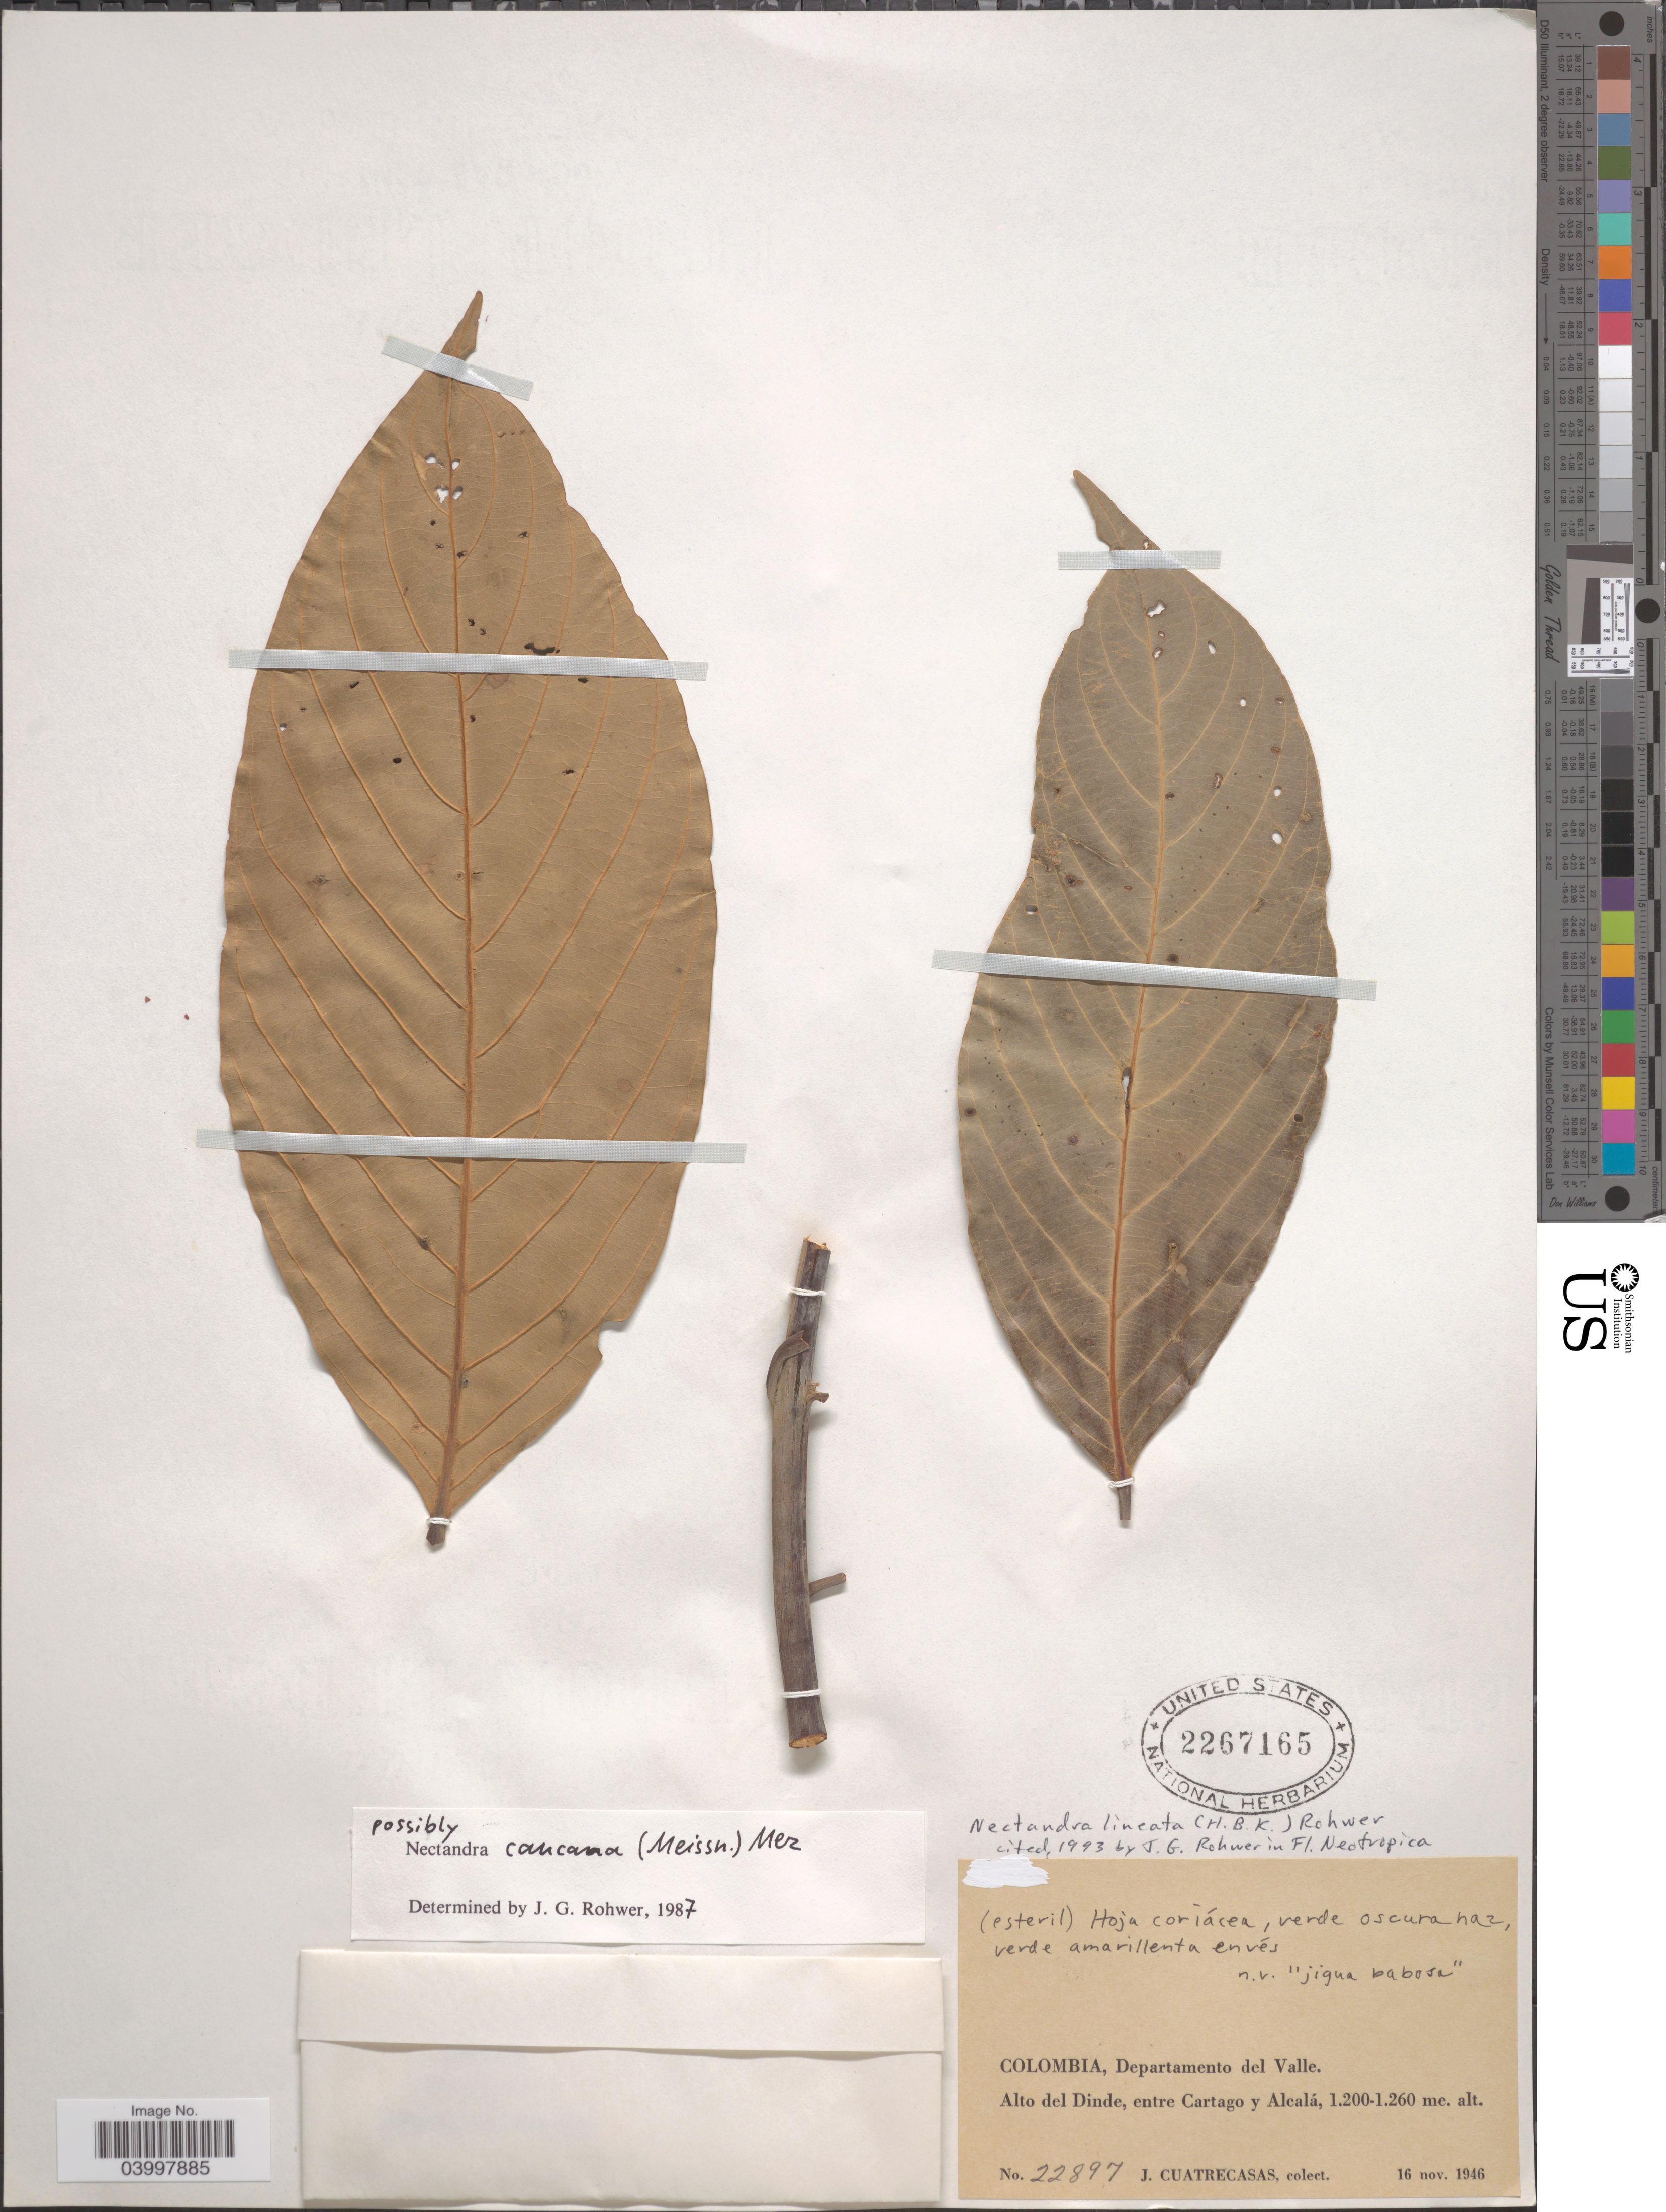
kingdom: Plantae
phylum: Tracheophyta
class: Magnoliopsida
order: Laurales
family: Lauraceae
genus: Nectandra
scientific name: Nectandra lineata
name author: (Kunth) Rohwer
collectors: J. Cuatrecasas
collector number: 22897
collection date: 1946-11-16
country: Colombia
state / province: Valle del Cauca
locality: Departamento del Valle. Alto del Dinde, entre Cartago y Alcalá.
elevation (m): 1200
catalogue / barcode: US 2267165